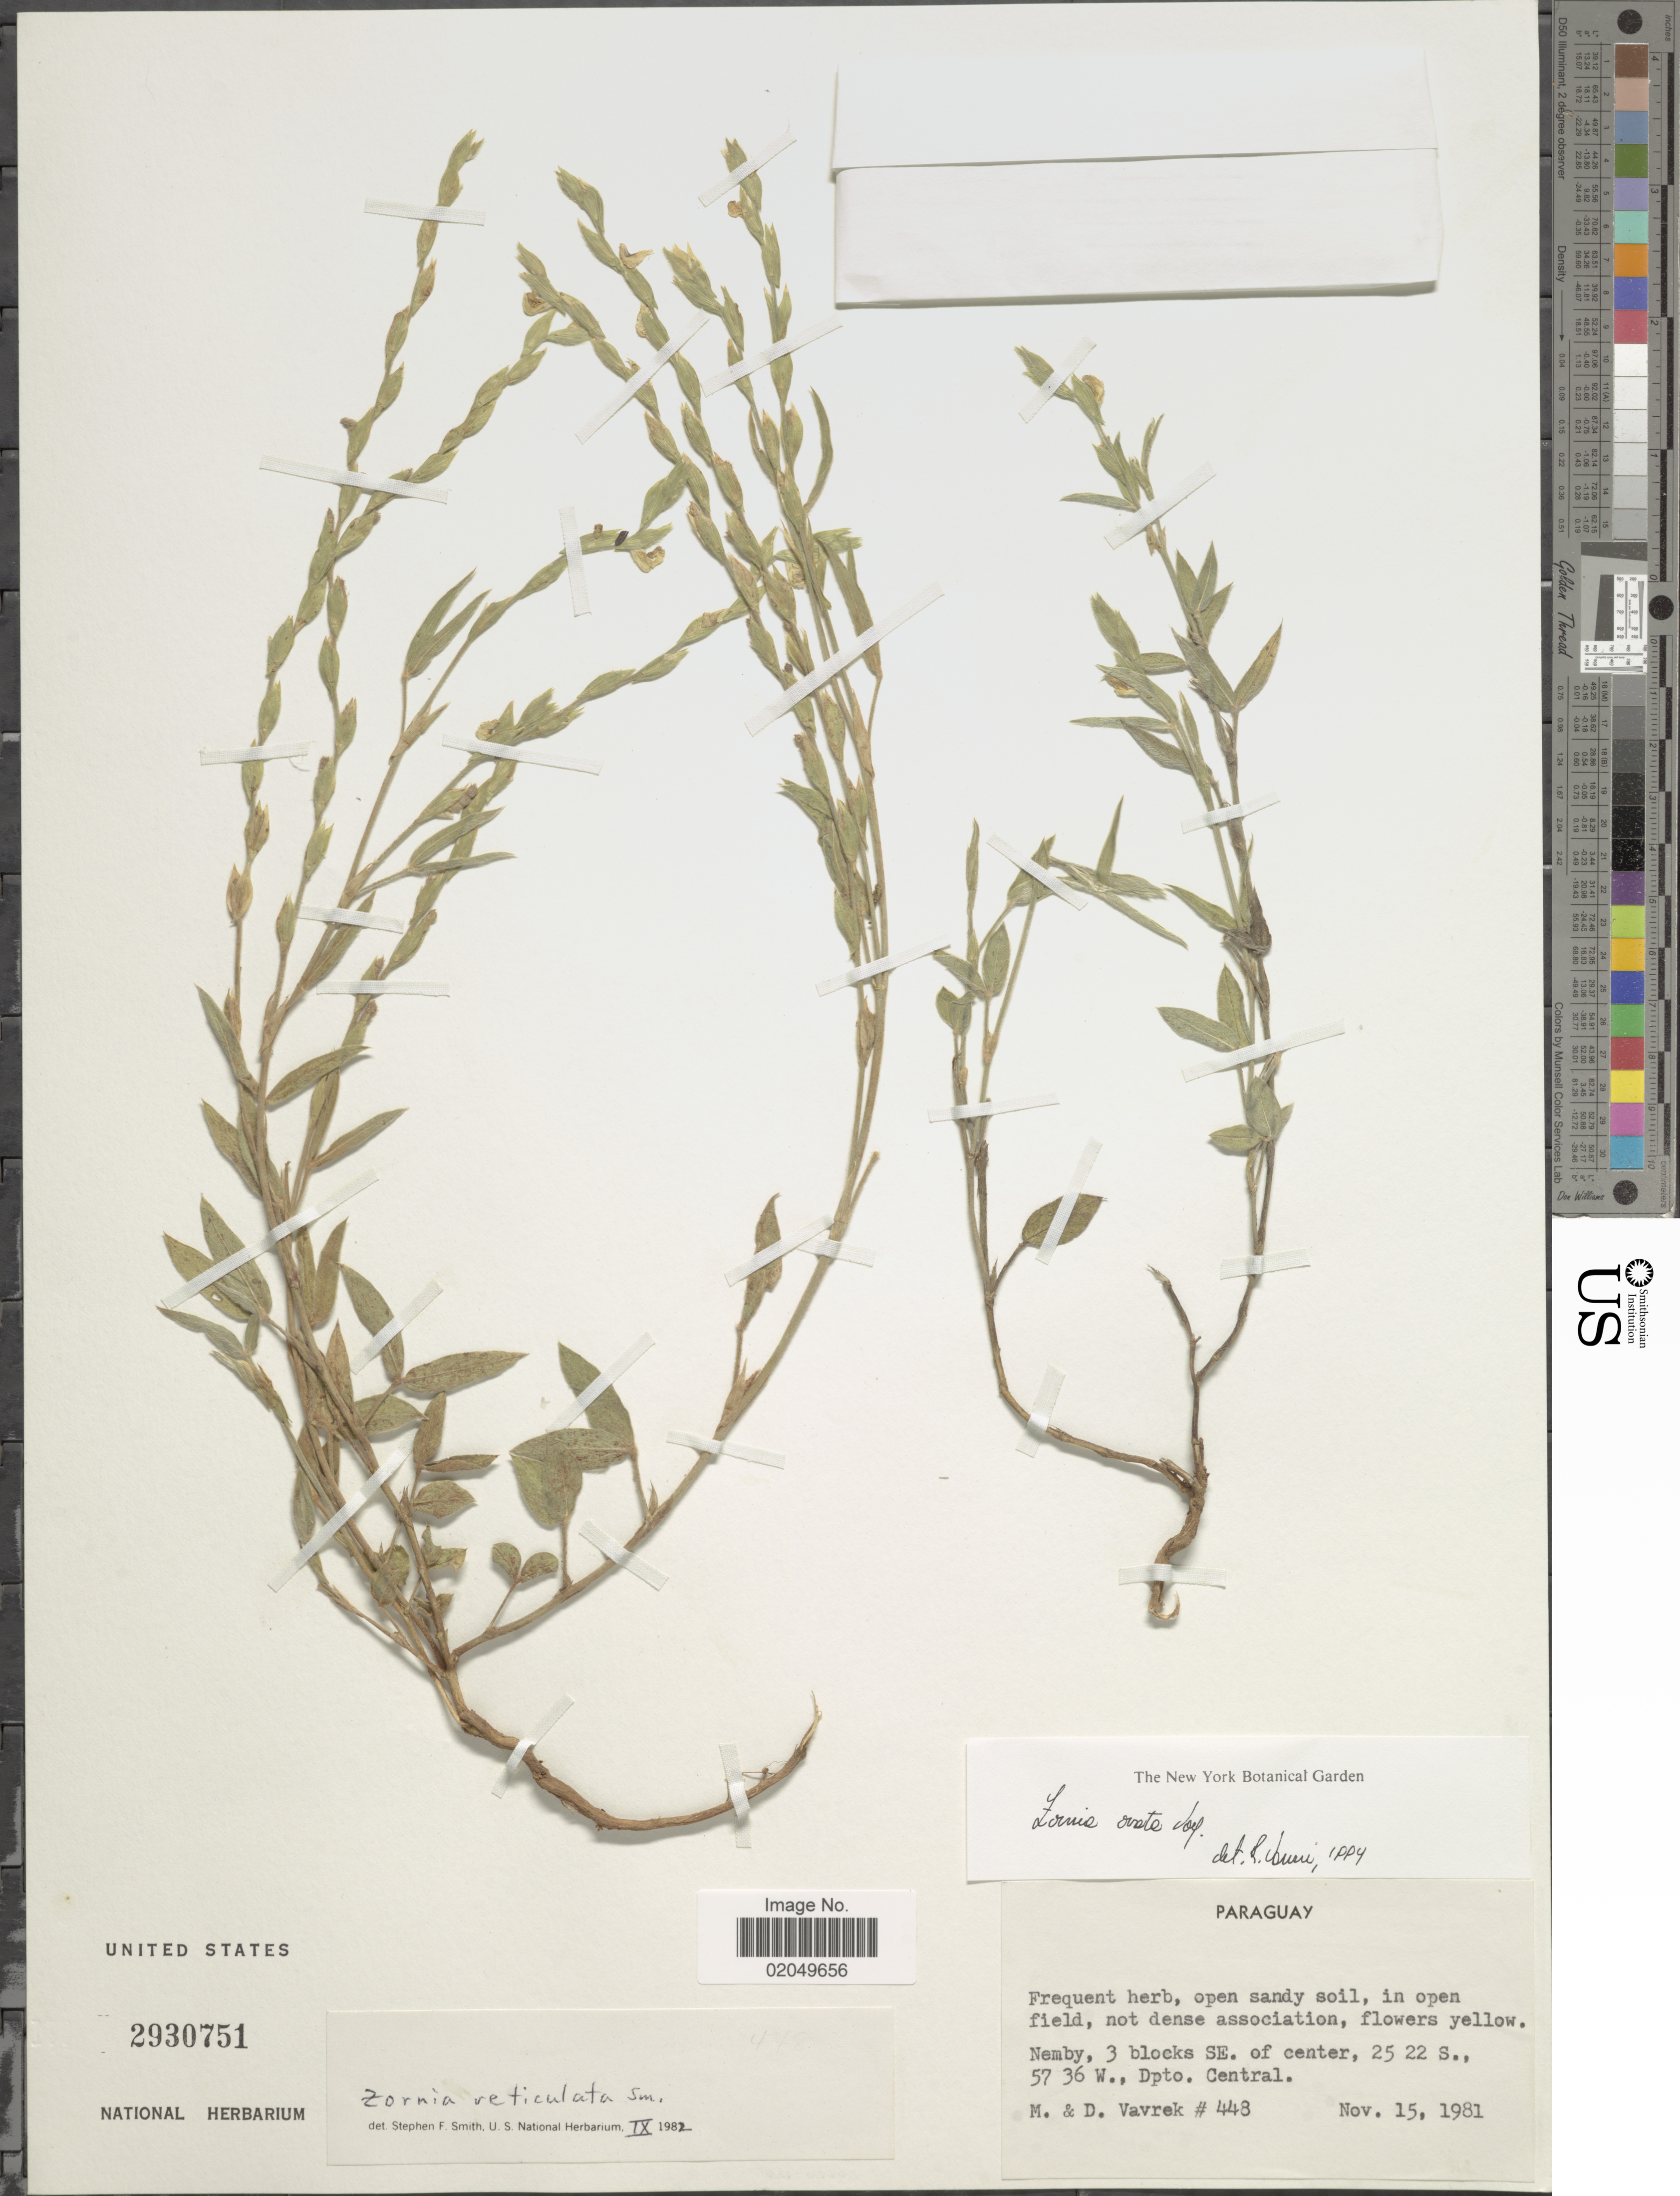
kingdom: Plantae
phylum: Tracheophyta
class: Magnoliopsida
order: Fabales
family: Fabaceae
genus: Zornia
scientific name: Zornia ovata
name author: Vogel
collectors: M. Vavrek & D. Vavrek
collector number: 448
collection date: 1981-11-15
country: Paraguay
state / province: Central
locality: Nemby, 3 blocks SE. of center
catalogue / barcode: US 2930751